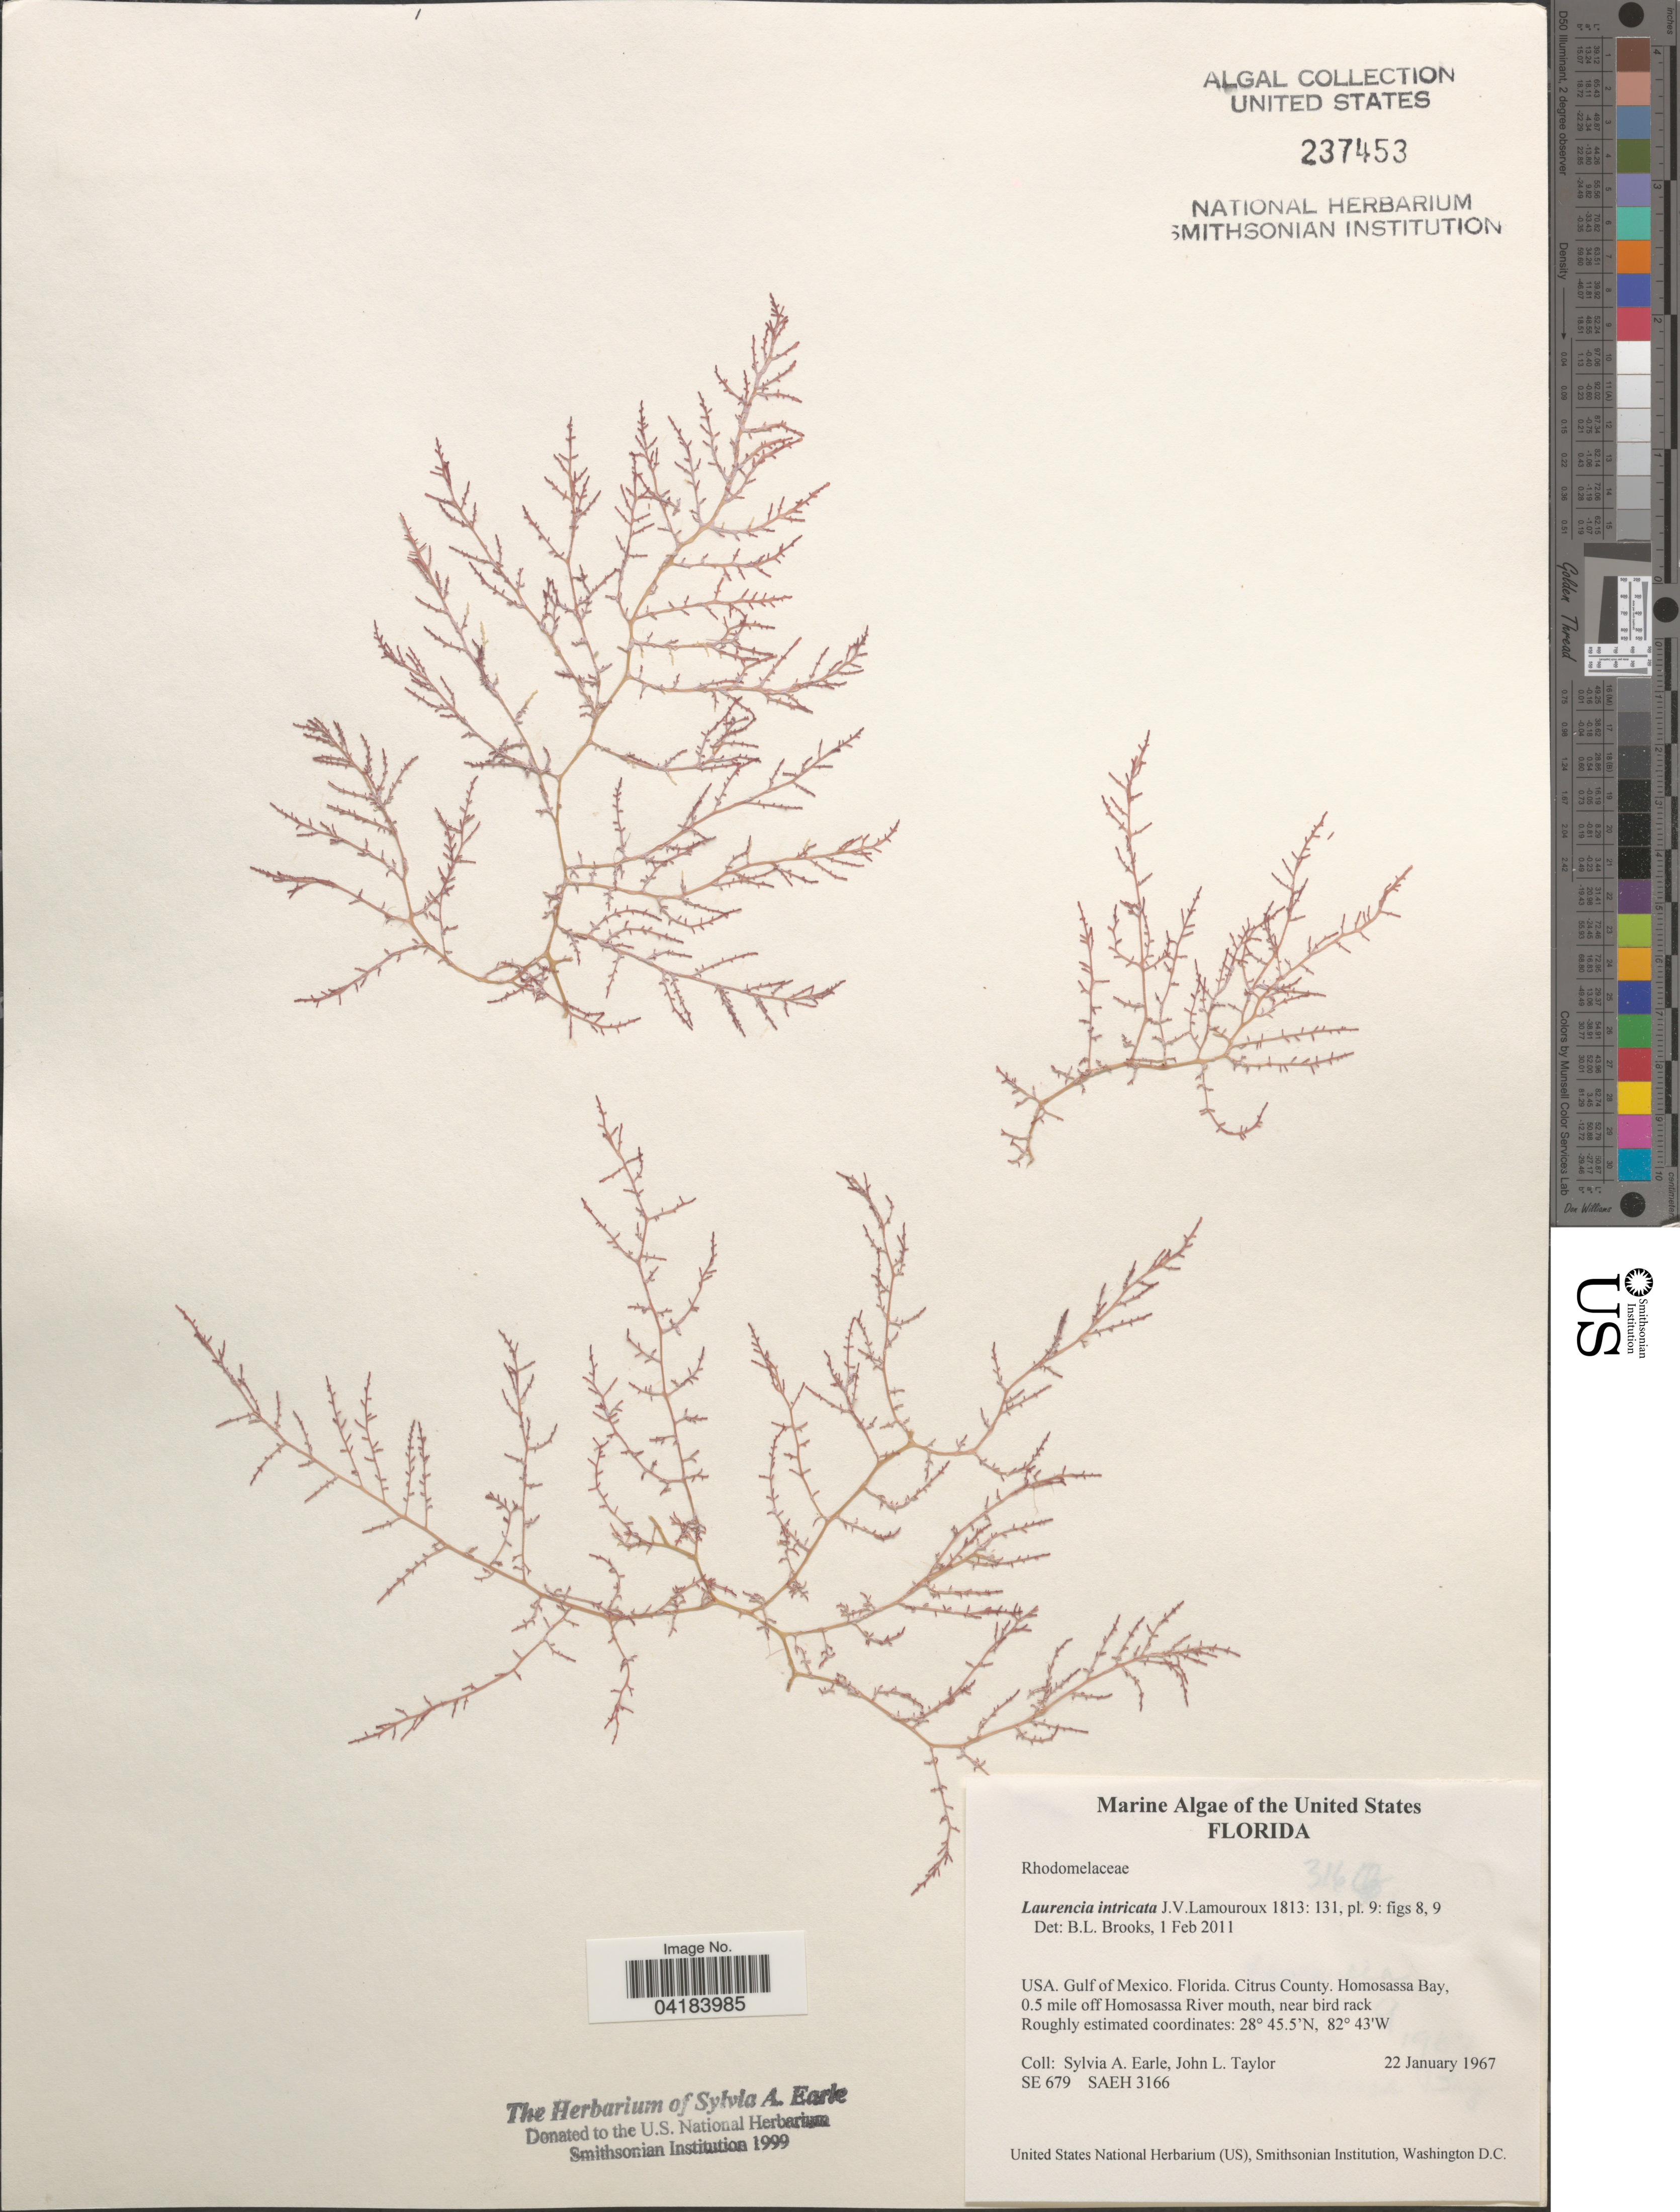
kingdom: Plantae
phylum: Rhodophyta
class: Florideophyceae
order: Ceramiales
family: Rhodomelaceae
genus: Laurencia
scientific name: Laurencia intricata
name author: J.V.Lamouroux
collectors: S. A. Earle & J. L. Taylor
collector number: SE679/SAEH3166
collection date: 1967-01-22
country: United States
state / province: Florida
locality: Gulf of Mexico. Citrus County. Homosassa Bay, 0.5 mile off Homosassa River mouth, near bird rack.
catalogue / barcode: US 237453